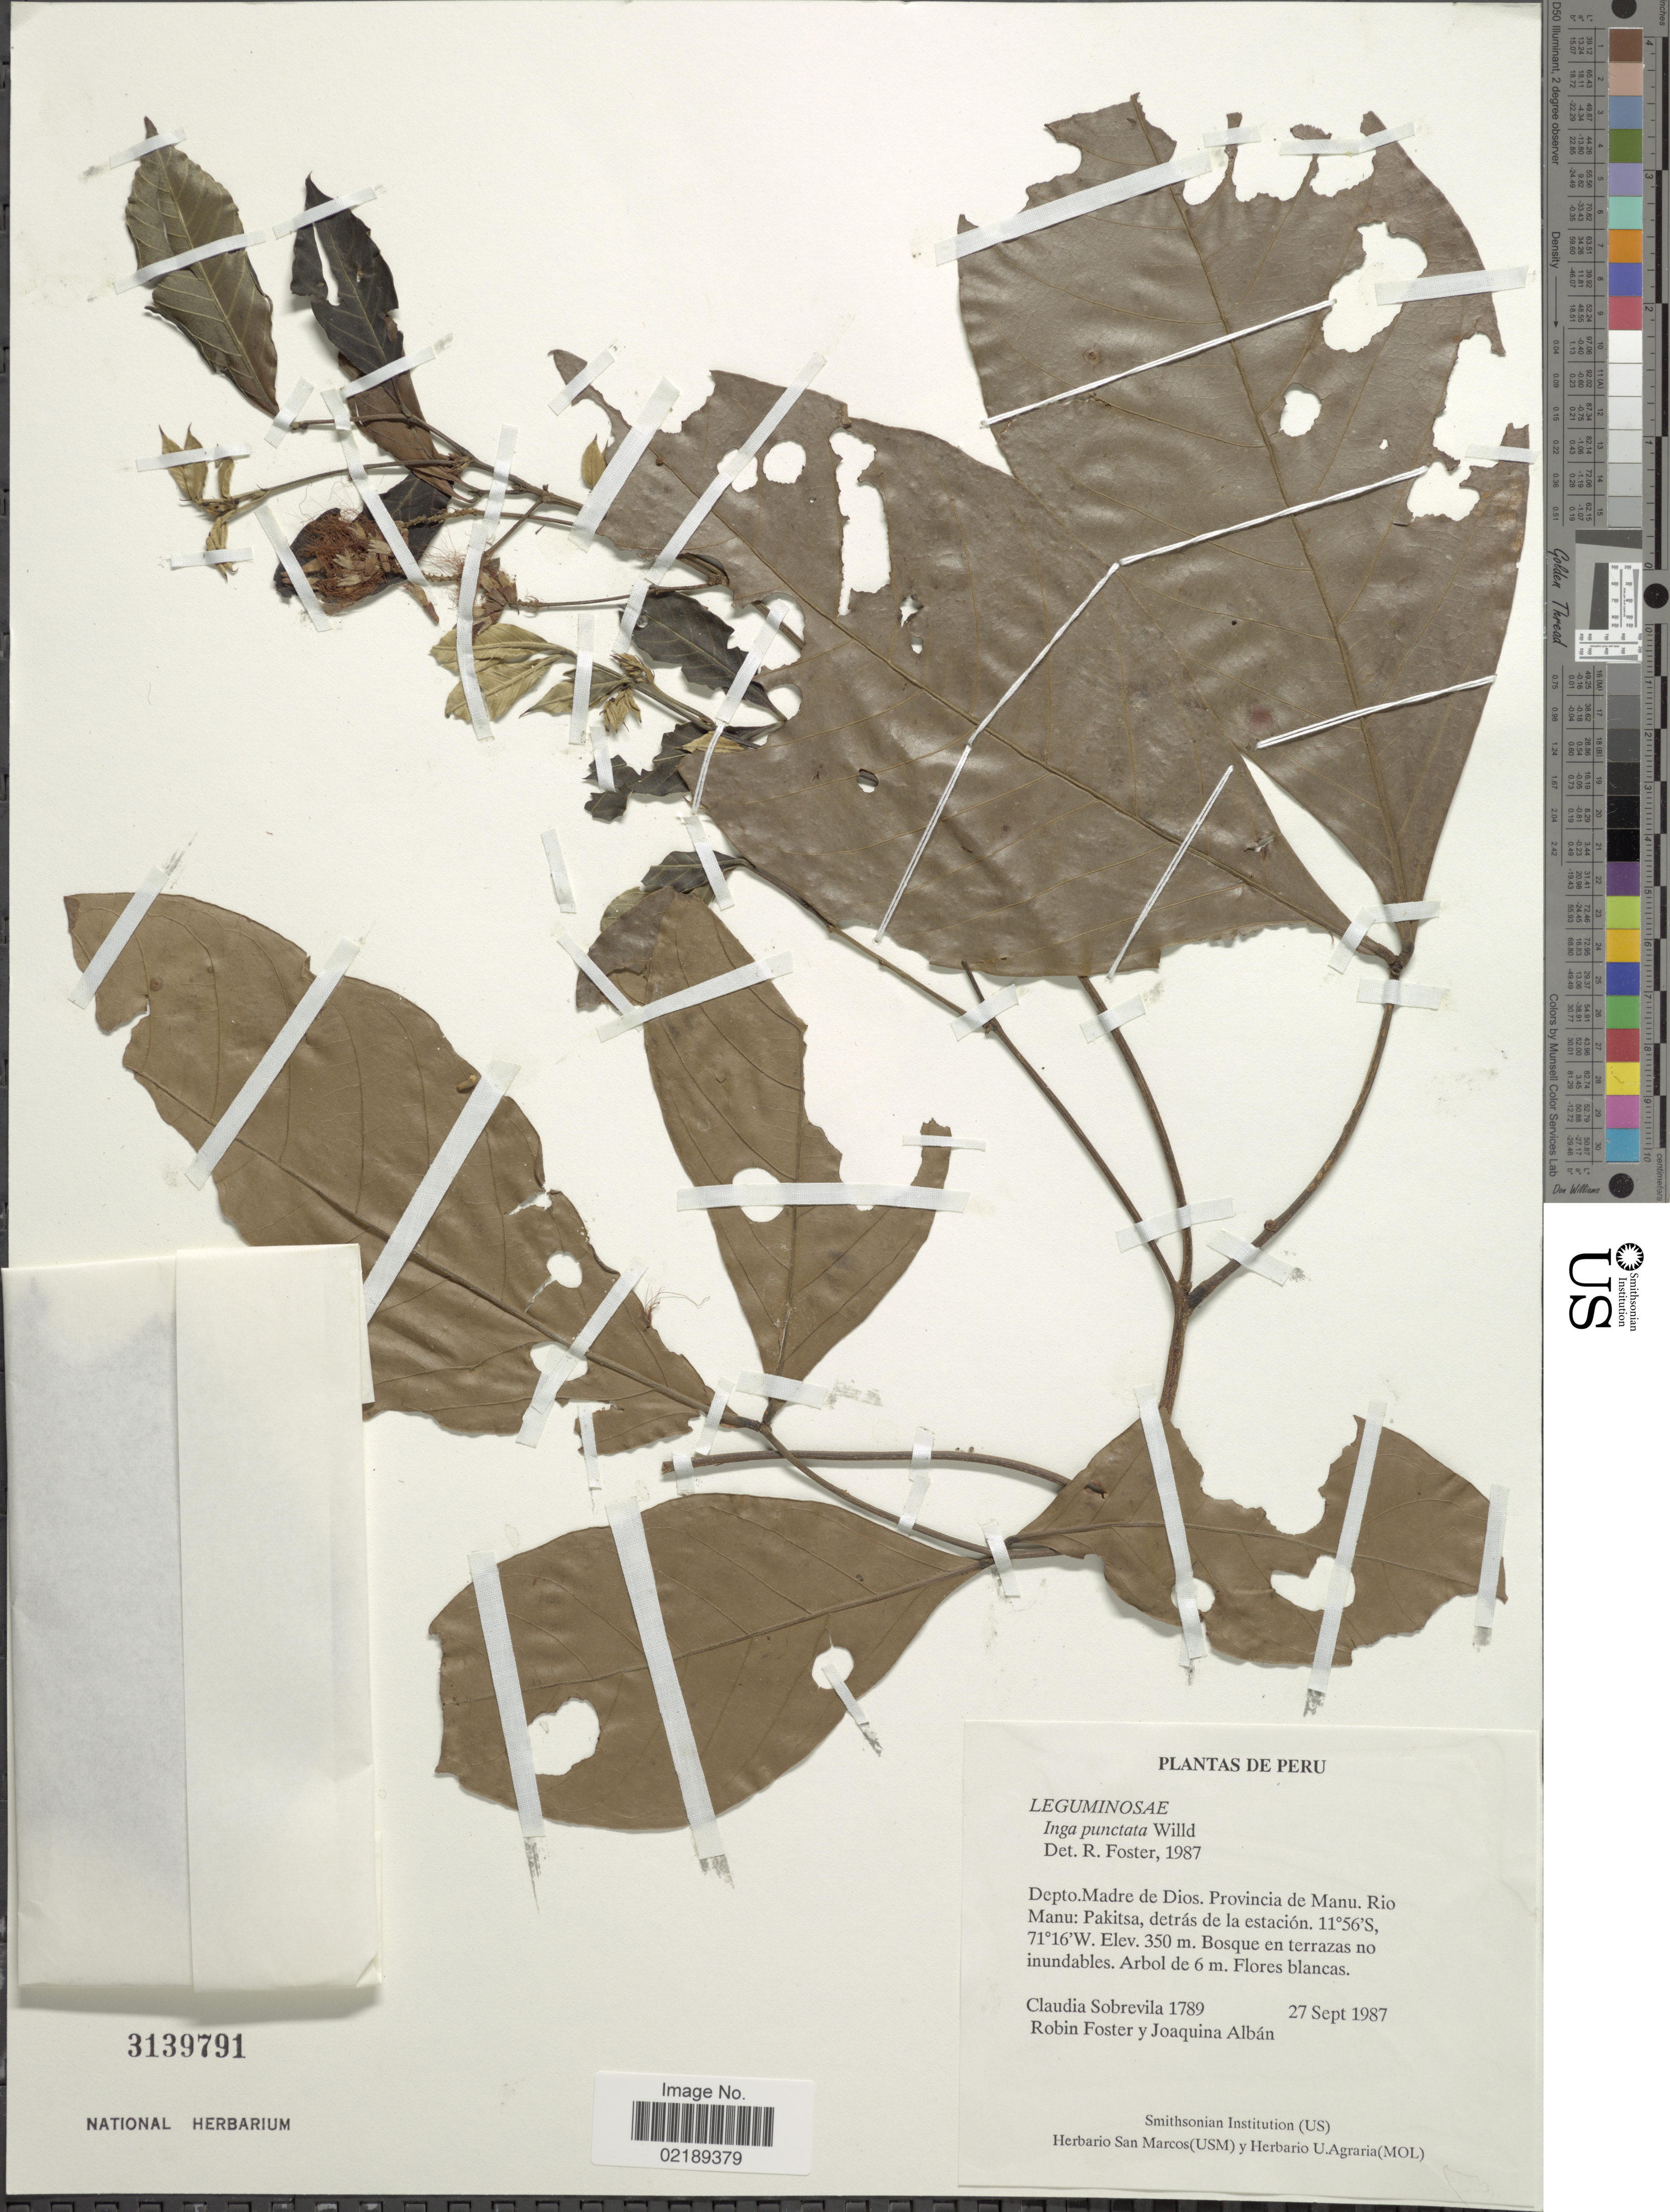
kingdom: Plantae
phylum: Tracheophyta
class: Magnoliopsida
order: Fabales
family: Fabaceae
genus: Inga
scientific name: Inga punctata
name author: Willd.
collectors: C. Sobrevila, R. B. Foster & J. Alban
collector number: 1789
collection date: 1987-09-27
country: Peru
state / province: Madre de Dios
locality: Provincia de Manu, Rio Manu: Pakista, detras de la estacion.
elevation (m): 350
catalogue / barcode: US 3139791